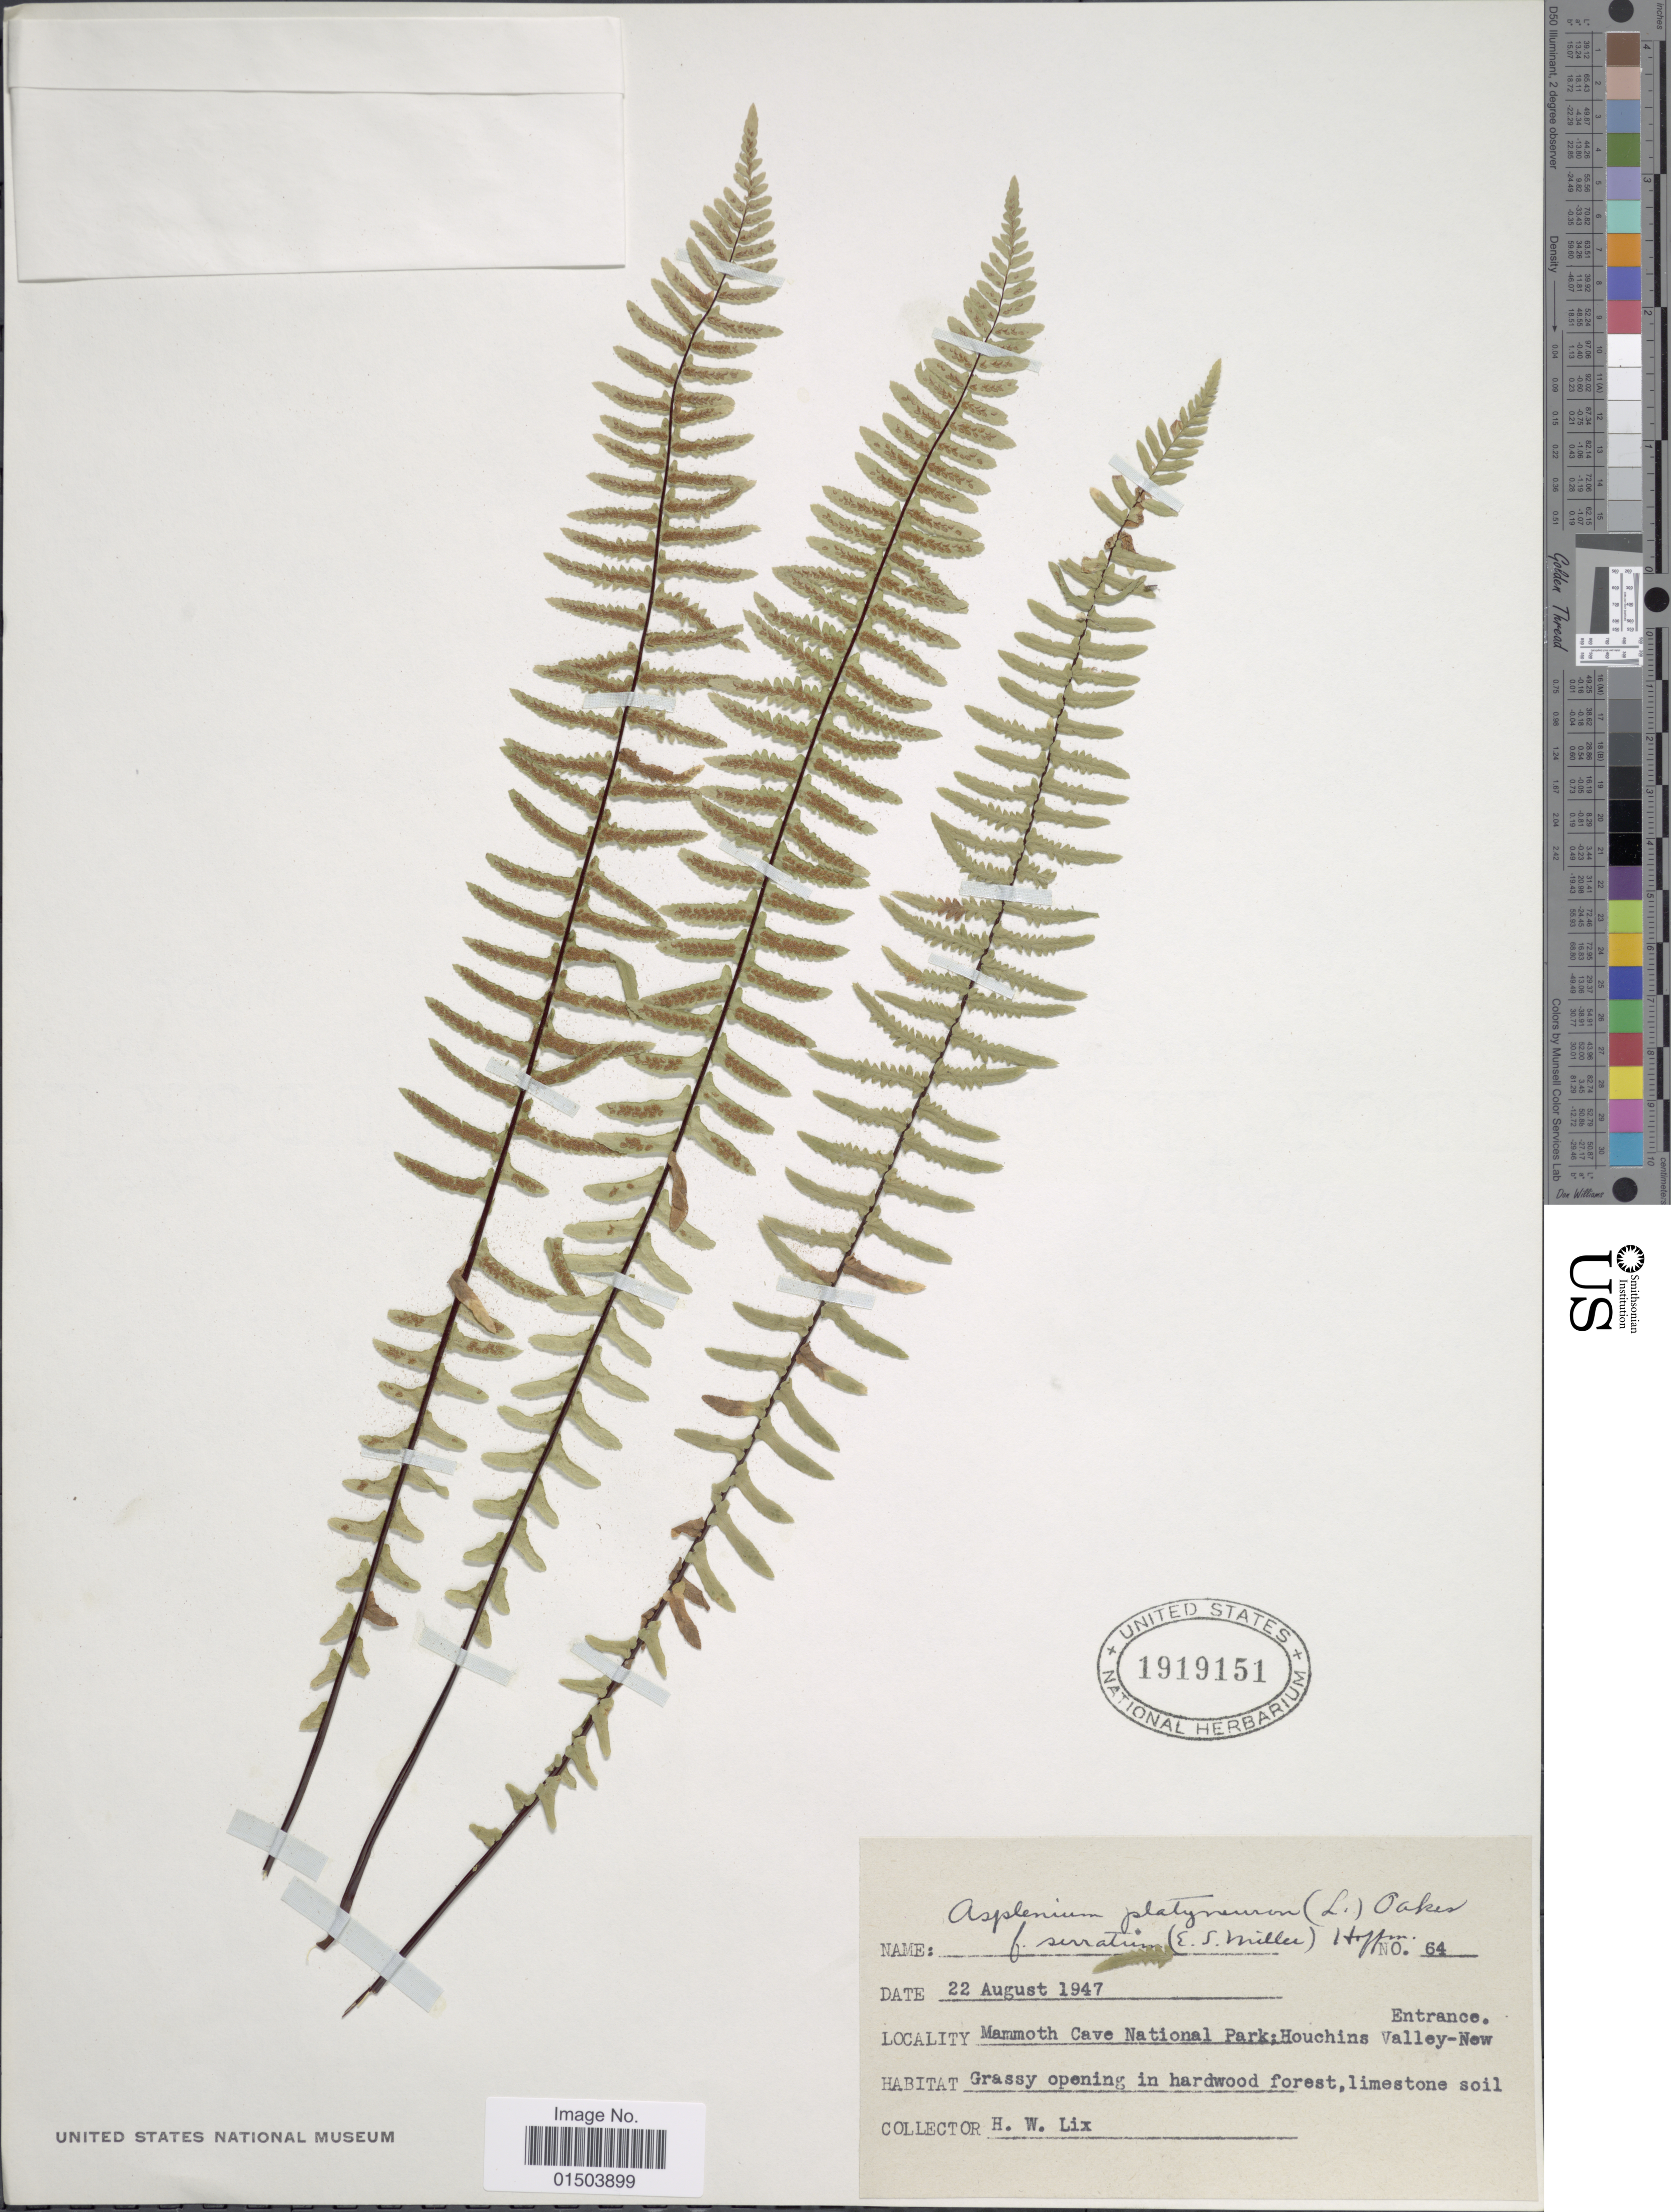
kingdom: Plantae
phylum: Tracheophyta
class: Polypodiopsida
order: Polypodiales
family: Aspleniaceae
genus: Asplenium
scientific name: Asplenium platyneuron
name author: (L.) Britton, Stearns & Poggenb.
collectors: H. W. Lix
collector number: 64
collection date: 1947-08-22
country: United States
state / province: Kentucky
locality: Mammoth Cave National park; Houchins Valley- New Entrance.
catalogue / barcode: US 1919151